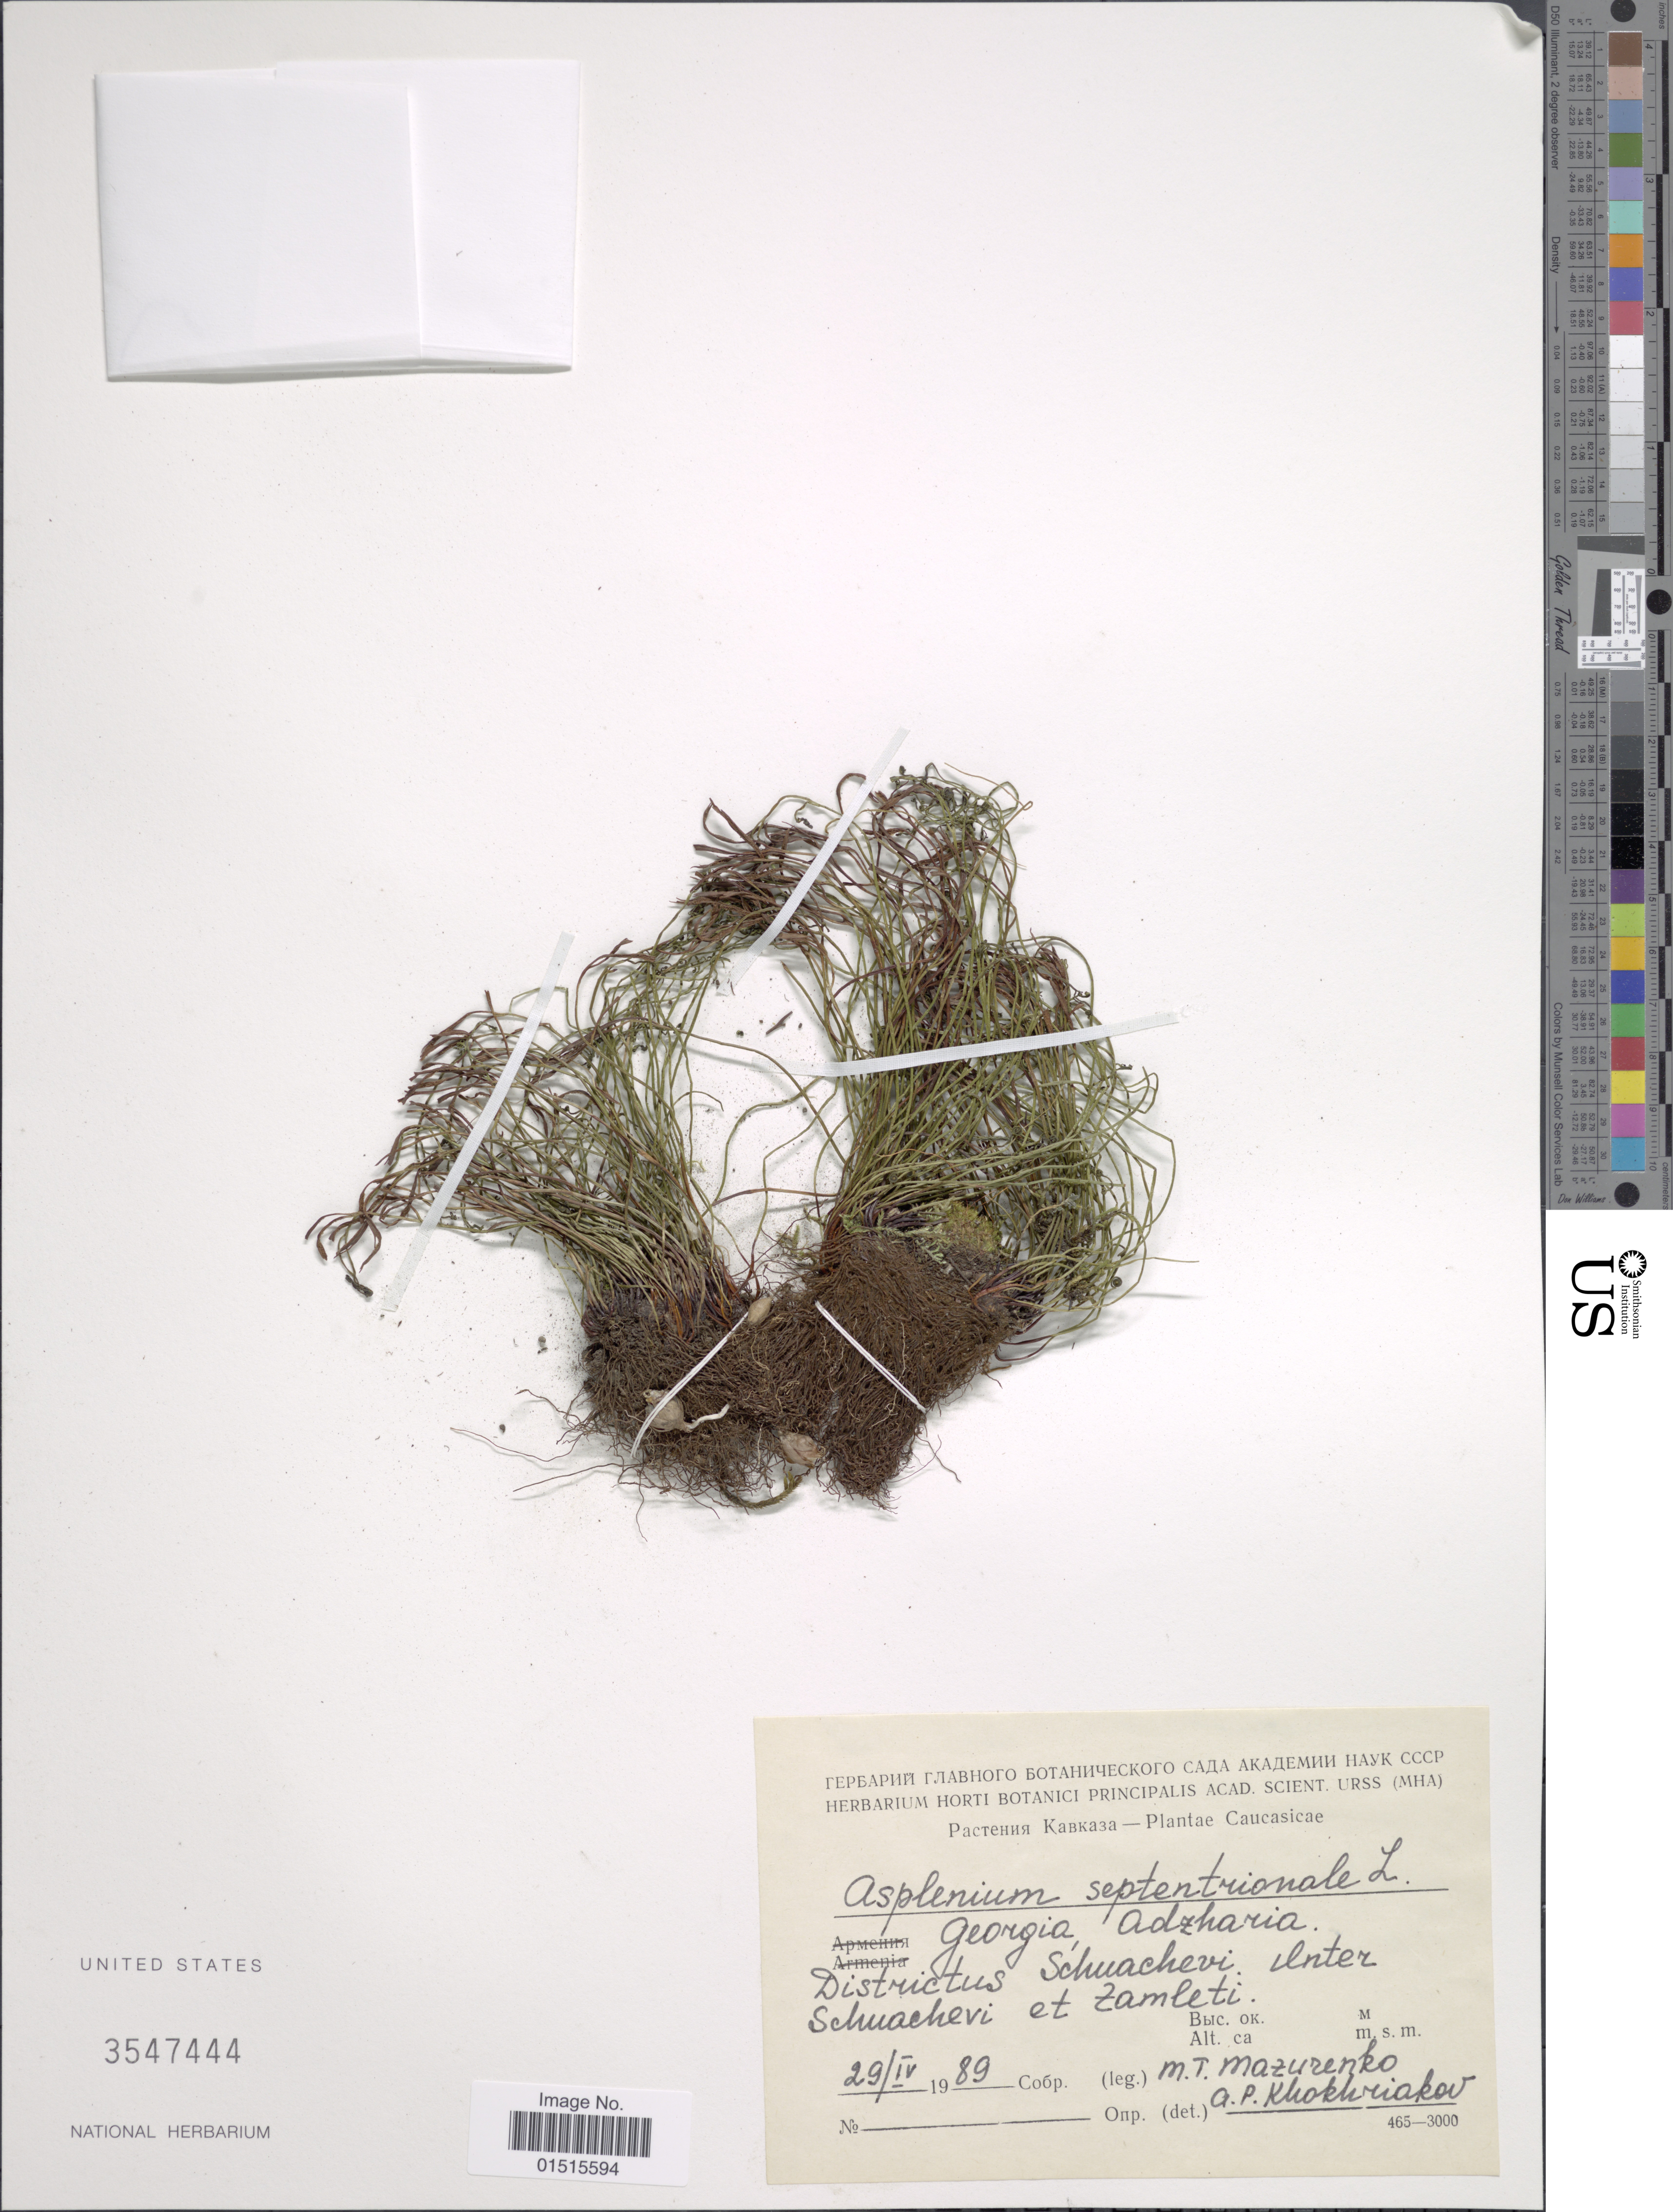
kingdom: Plantae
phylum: Tracheophyta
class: Polypodiopsida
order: Polypodiales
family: Aspleniaceae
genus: Asplenium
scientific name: Asplenium septentrionale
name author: (L.) Hoffm.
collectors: M. Mazurenko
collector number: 465-3000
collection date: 1989-04-29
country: Georgia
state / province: Adzharia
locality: Georgia, Adzharia, Districtus Schuachevi Inter Schauchevi et Zamleti [interpreted]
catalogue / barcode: US 3547444